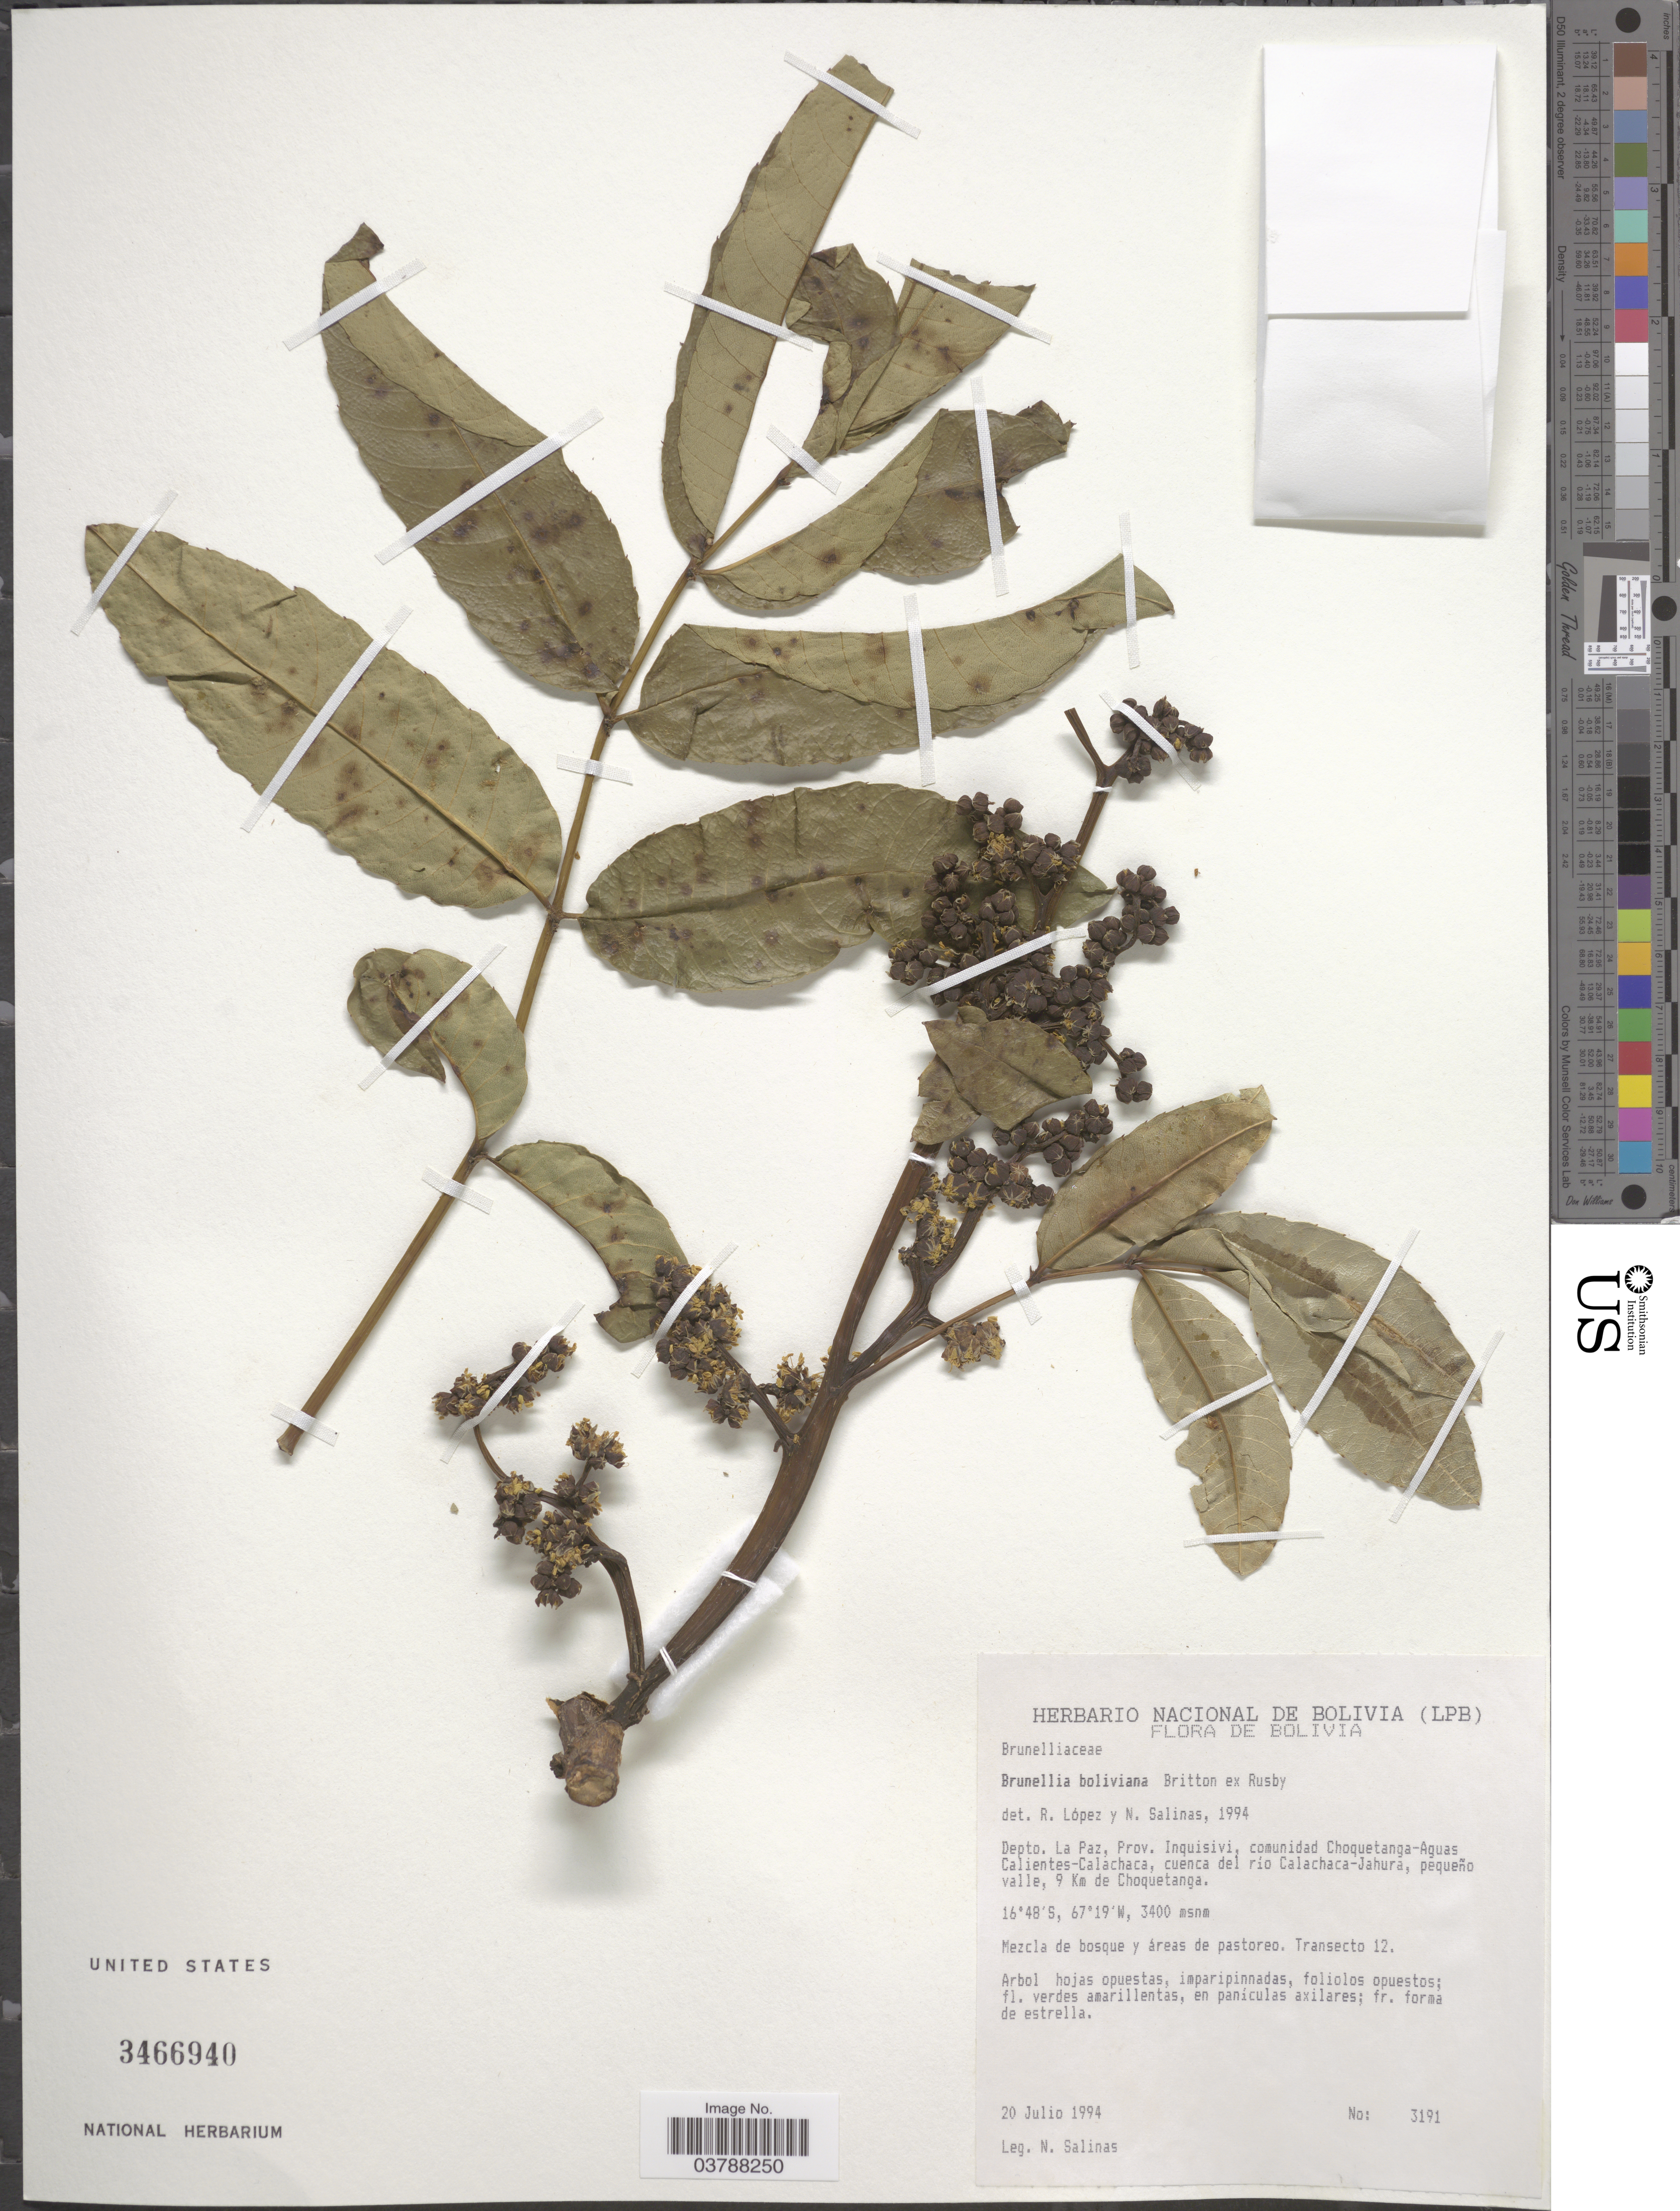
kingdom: Plantae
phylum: Tracheophyta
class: Magnoliopsida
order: Oxalidales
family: Brunelliaceae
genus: Brunellia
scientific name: Brunellia boliviana var. boliviana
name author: Britton ex Rusby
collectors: N. Salinas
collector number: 3191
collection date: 1994-07-20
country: Bolivia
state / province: La Paz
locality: Depto. La Paz, Prov. Inquisivi, comunidad Choquetanga-Aguas Calientes-Calachaca, cuenca del río Calachaca-Jahura, pequeño valle, 9 Km de Choquetanga.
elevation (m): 3400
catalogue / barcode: US 3466940